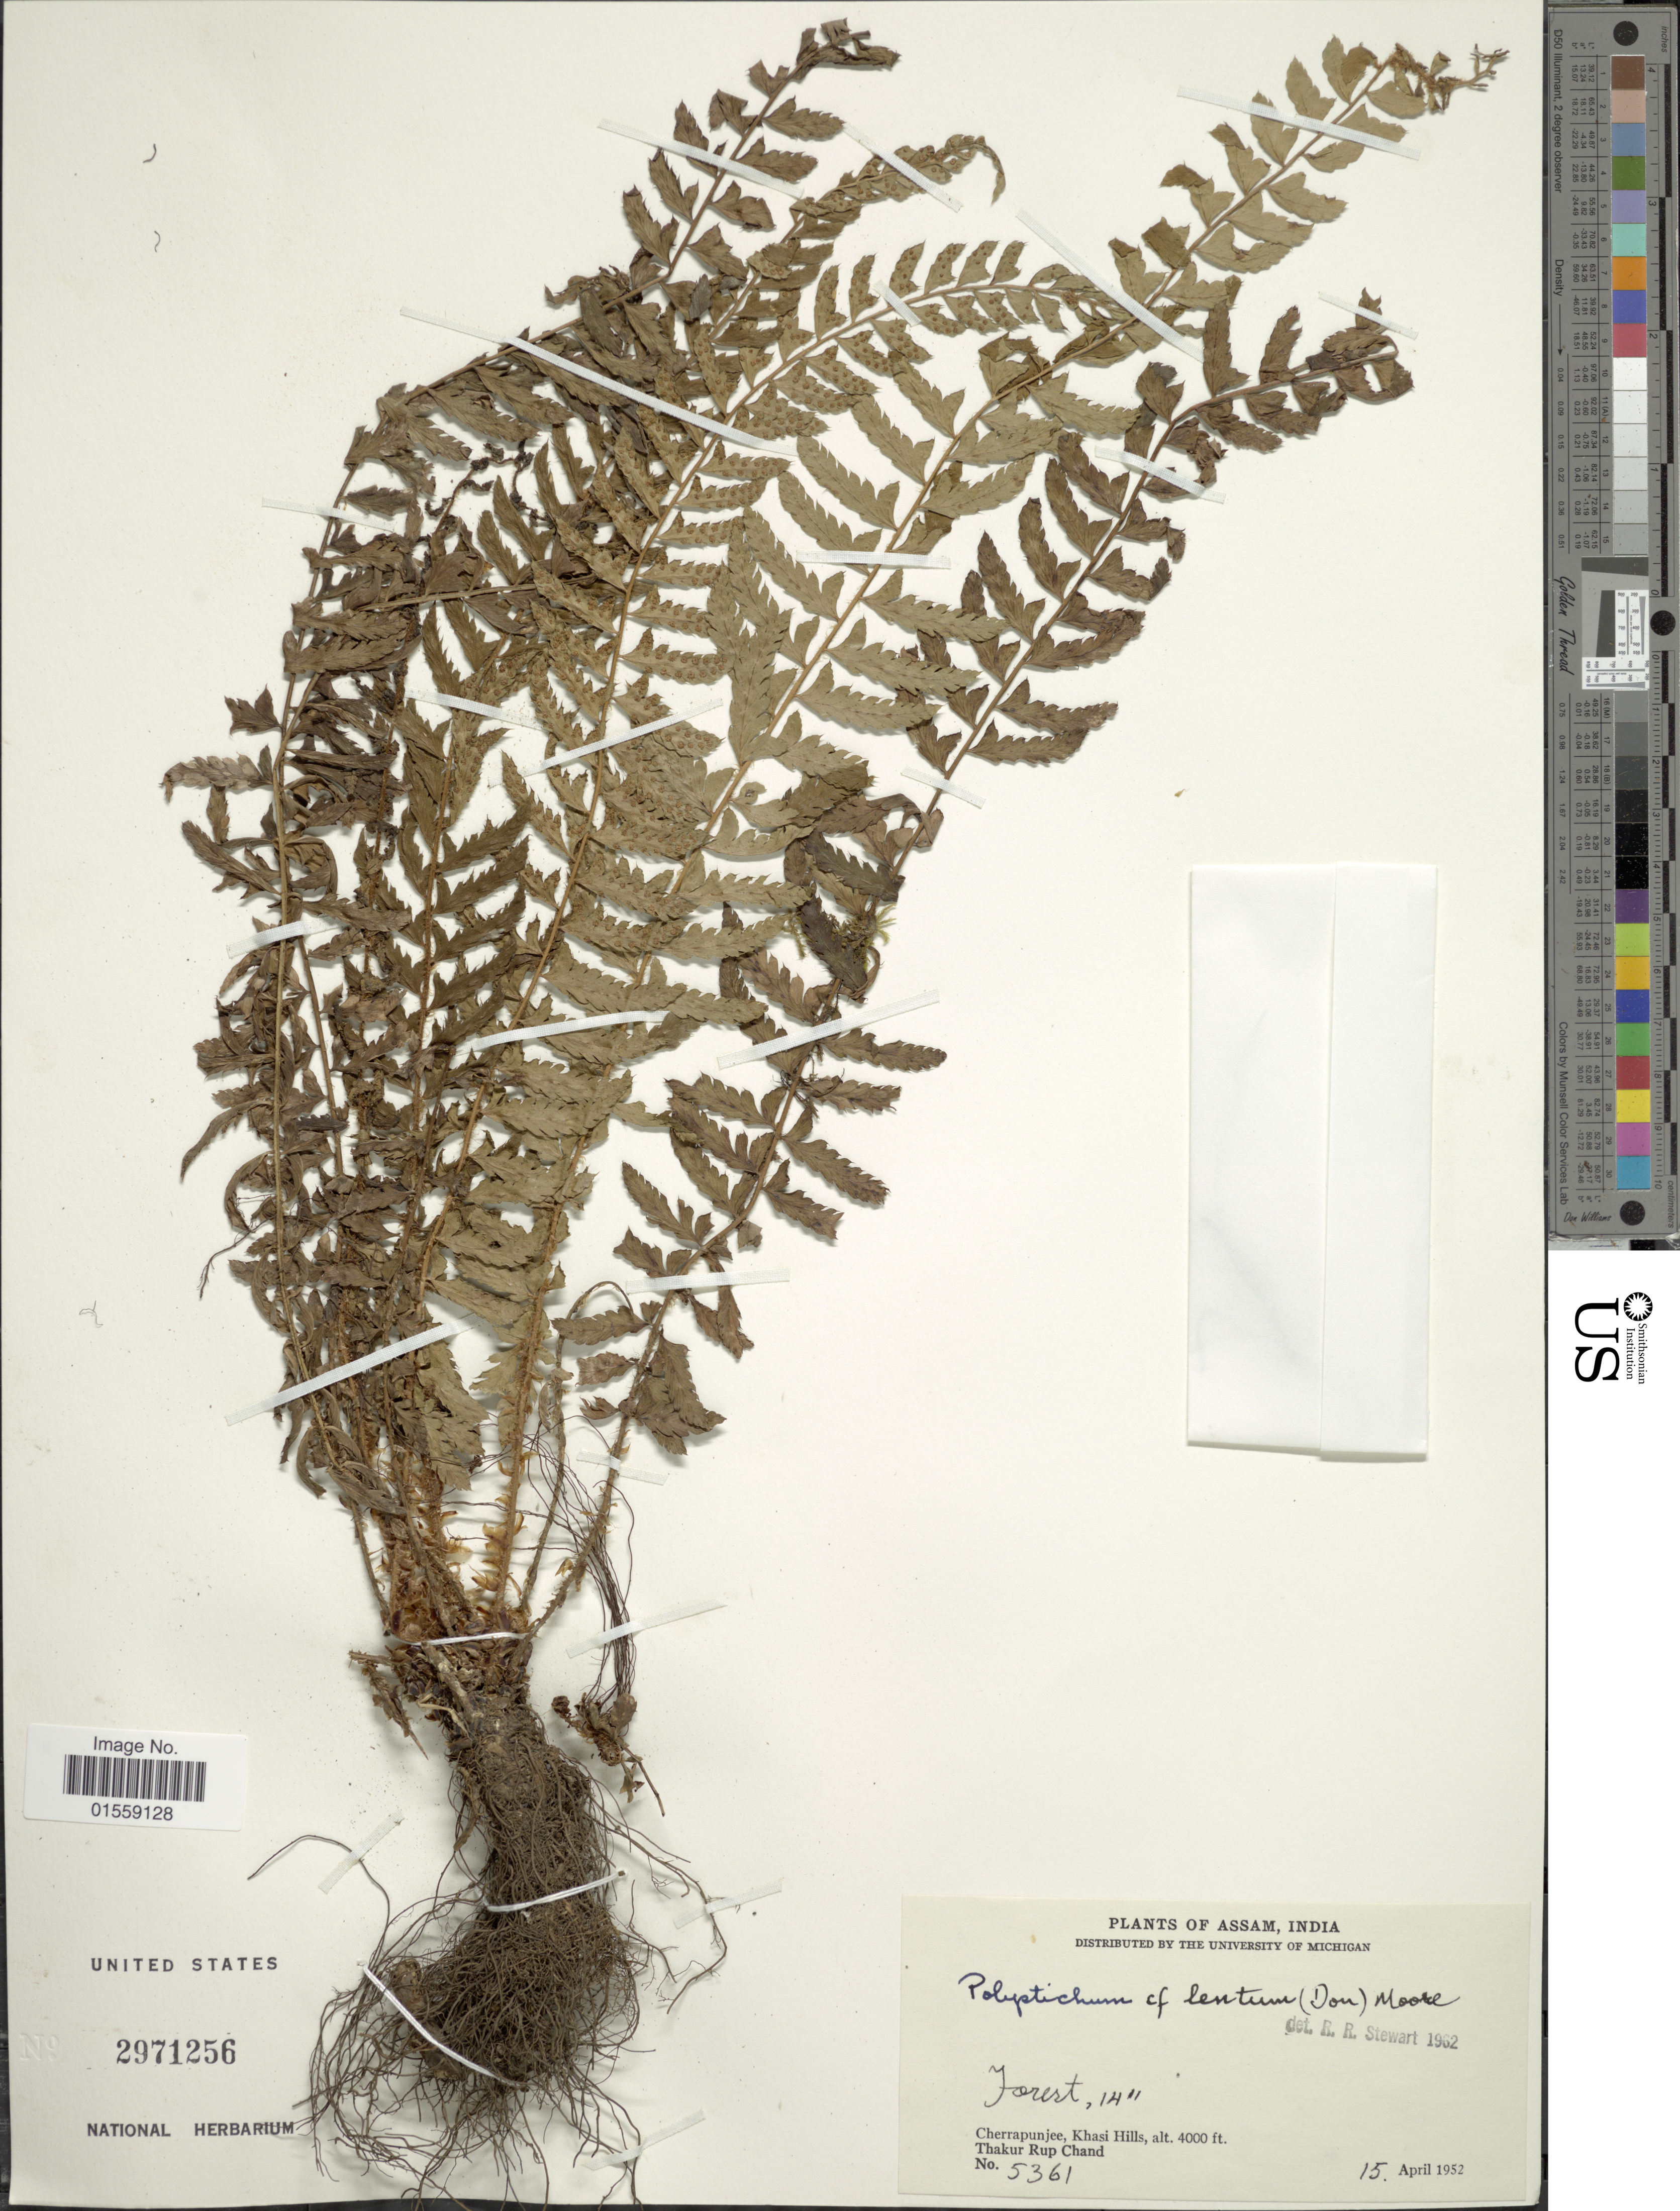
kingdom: Plantae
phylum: Tracheophyta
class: Polypodiopsida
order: Polypodiales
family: Dryopteridaceae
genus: Polystichum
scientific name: Polystichum lentum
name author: (D. Don) T. Moore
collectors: T. R. Chand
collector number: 5361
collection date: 1952-04-15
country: India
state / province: Meghalaya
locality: Assam, India, Cherrapunjee, Khasi Hills.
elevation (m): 1219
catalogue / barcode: US 2971256